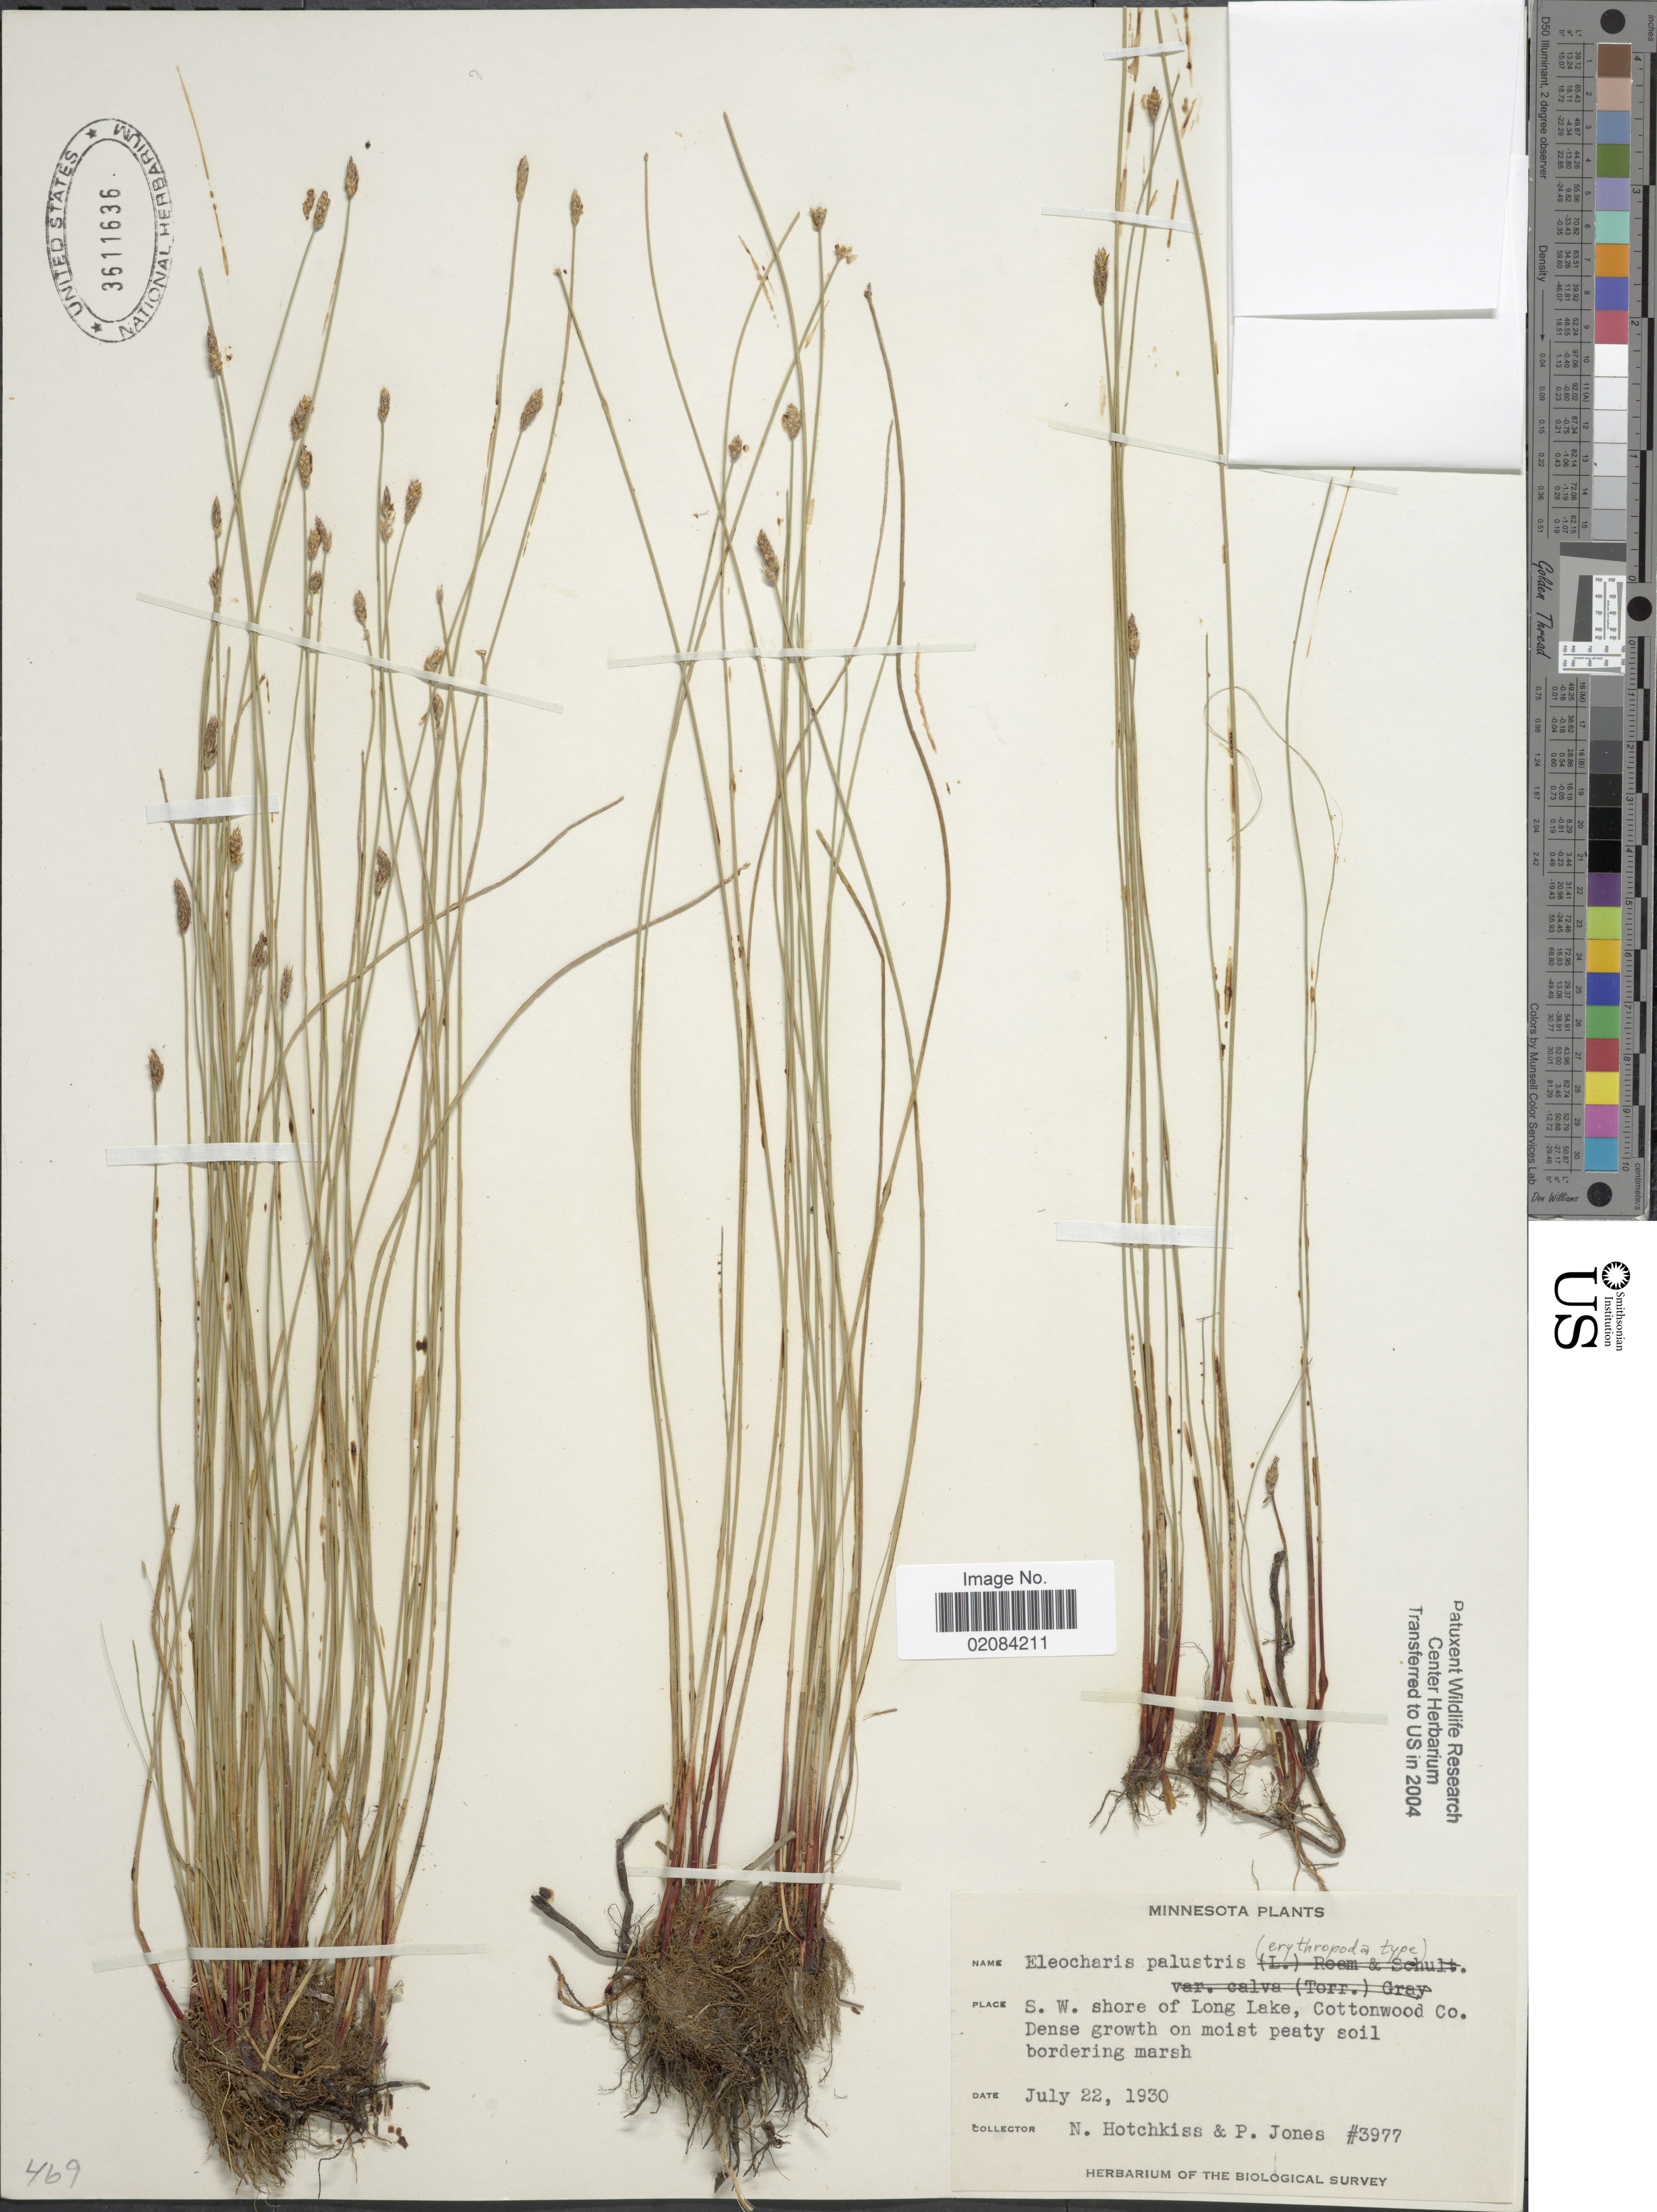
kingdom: Plantae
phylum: Tracheophyta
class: Liliopsida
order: Poales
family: Cyperaceae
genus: Eleocharis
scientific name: Eleocharis palustris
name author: (L.) Roem. & Schult.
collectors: N. Hotchkiss & P. Jones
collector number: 3977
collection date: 1930-07-22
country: United States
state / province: Minnesota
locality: S.W. shore of Long Lake,Cottonwood Co Dense growth on moist peaty soil, bordering marsh.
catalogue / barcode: US 3611636